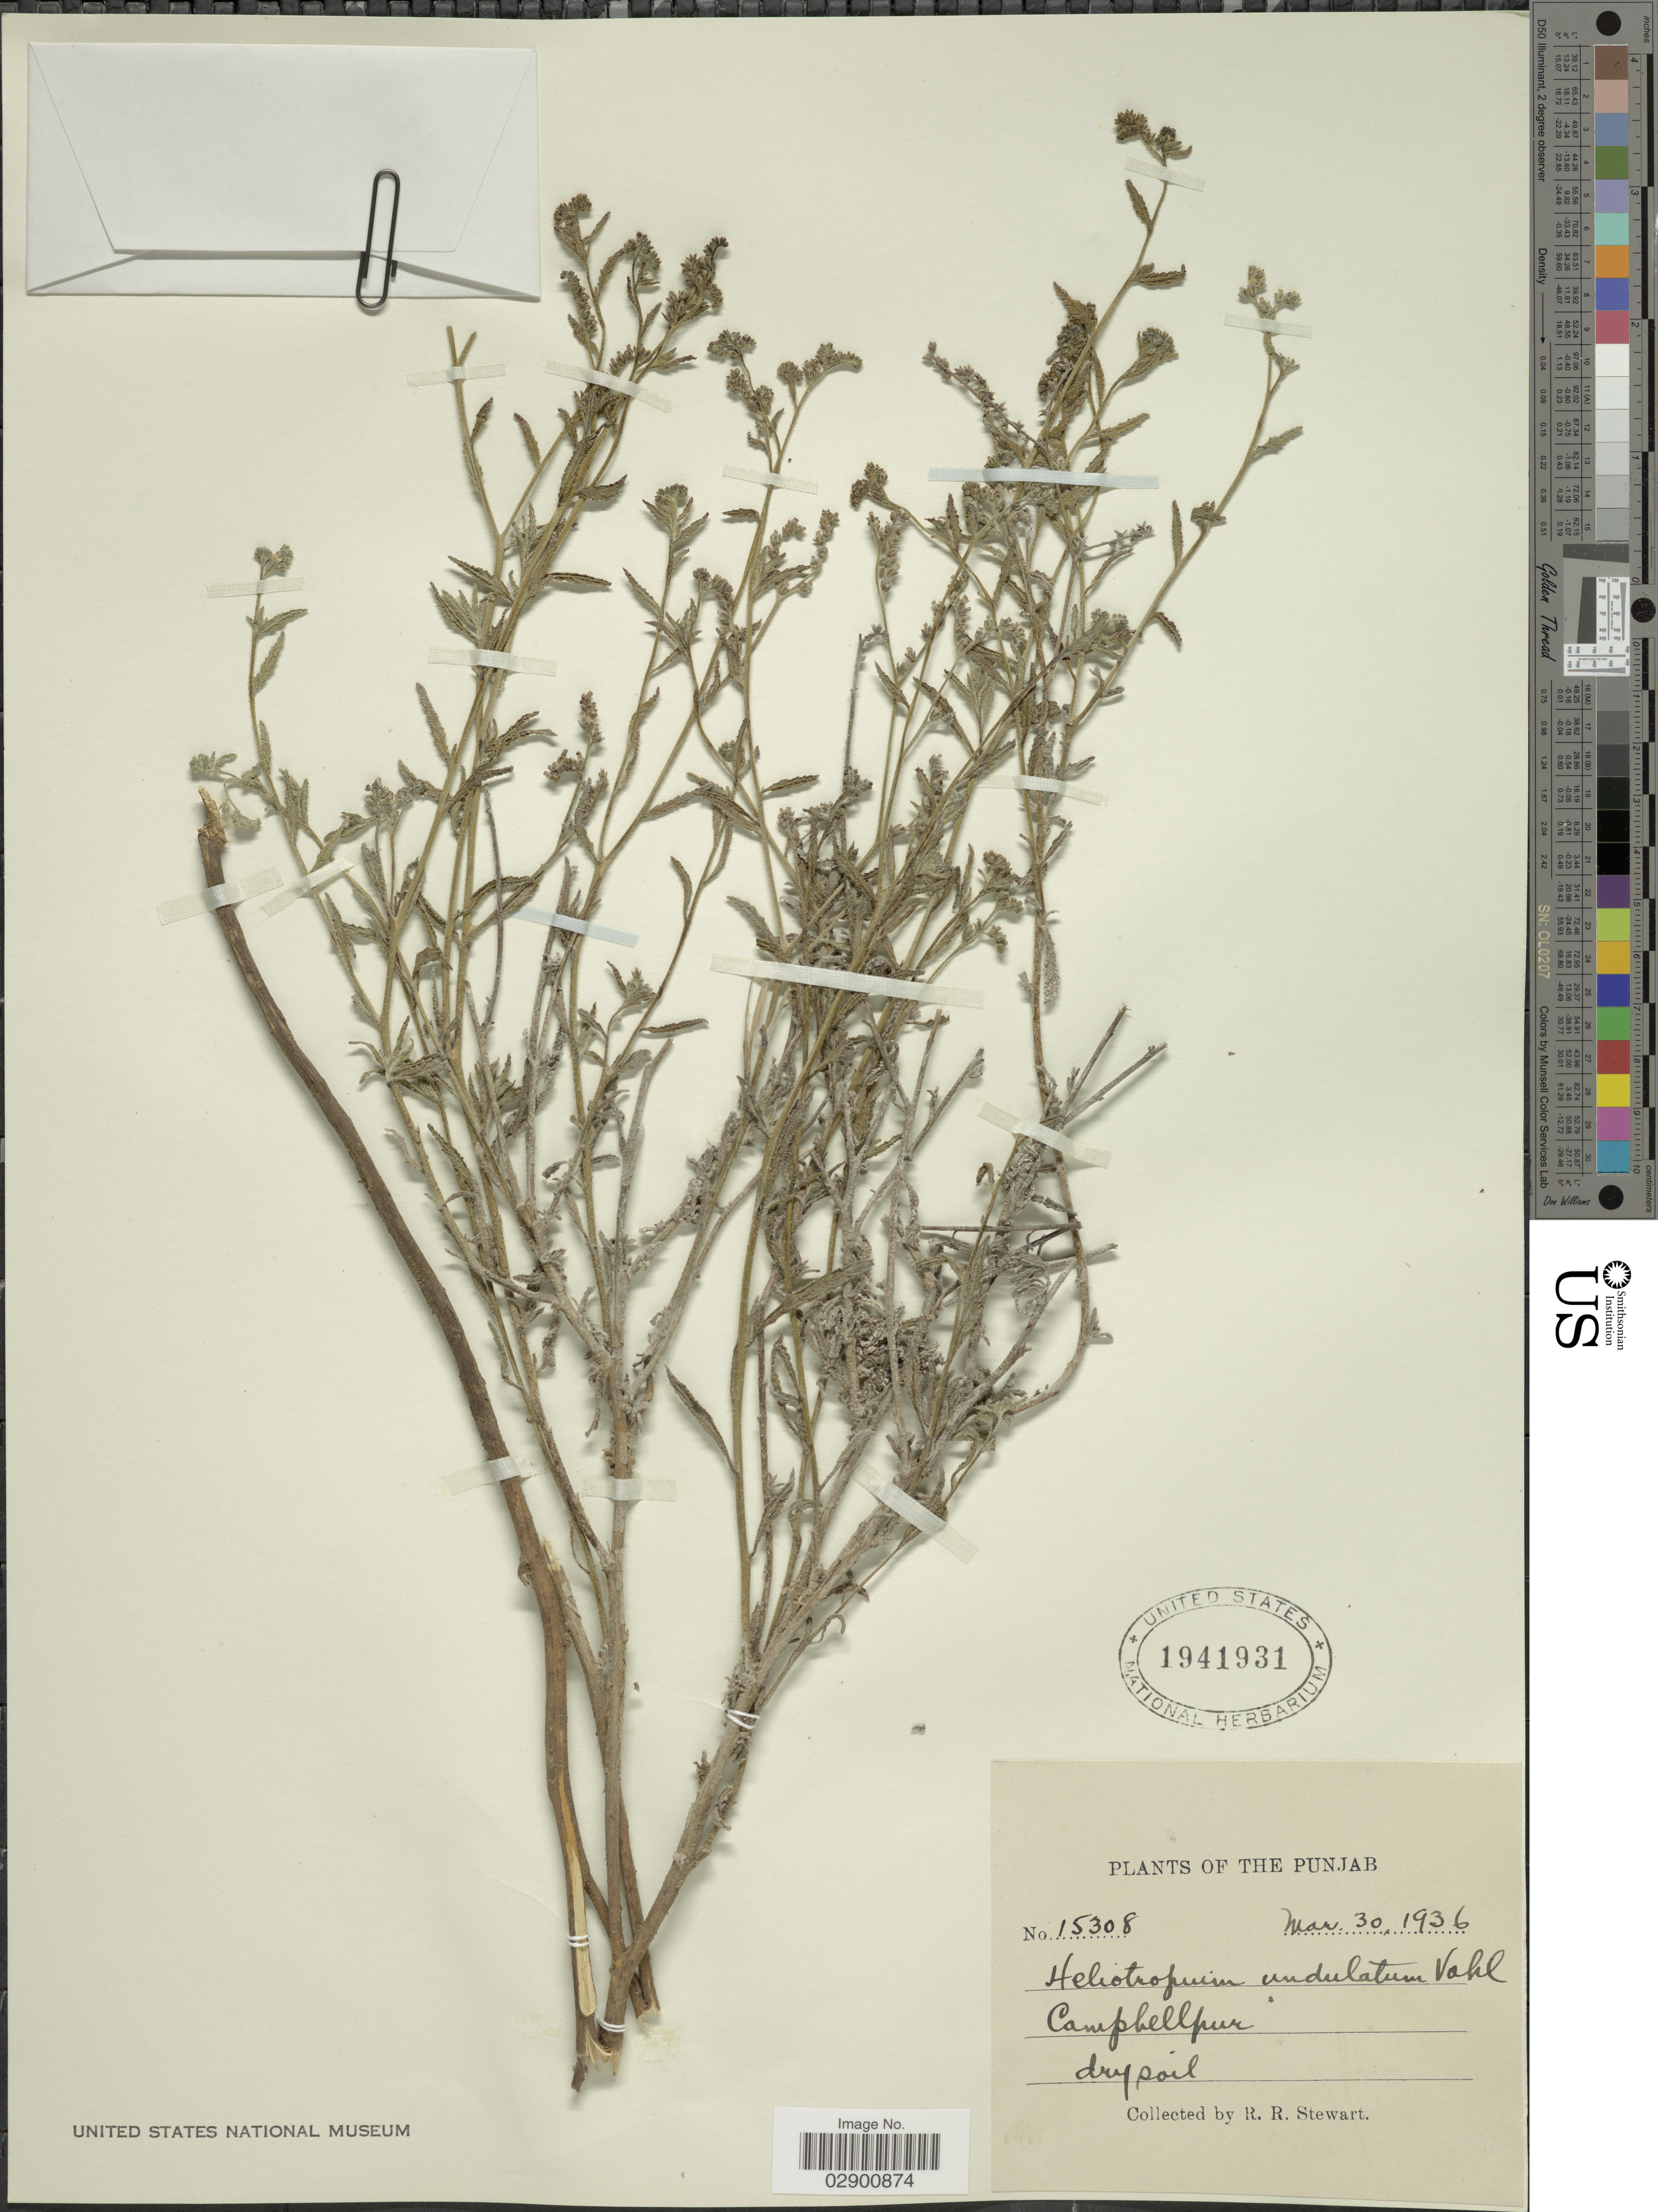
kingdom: Plantae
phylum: Tracheophyta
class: Magnoliopsida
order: Boraginales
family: Heliotropiaceae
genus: Heliotropium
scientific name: Heliotropium bacciferum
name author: Forssk.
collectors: R. Stewart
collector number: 15308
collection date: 1936-03-30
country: Pakistan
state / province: Punjab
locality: Punjab. Campbellpur.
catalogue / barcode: US 1941931